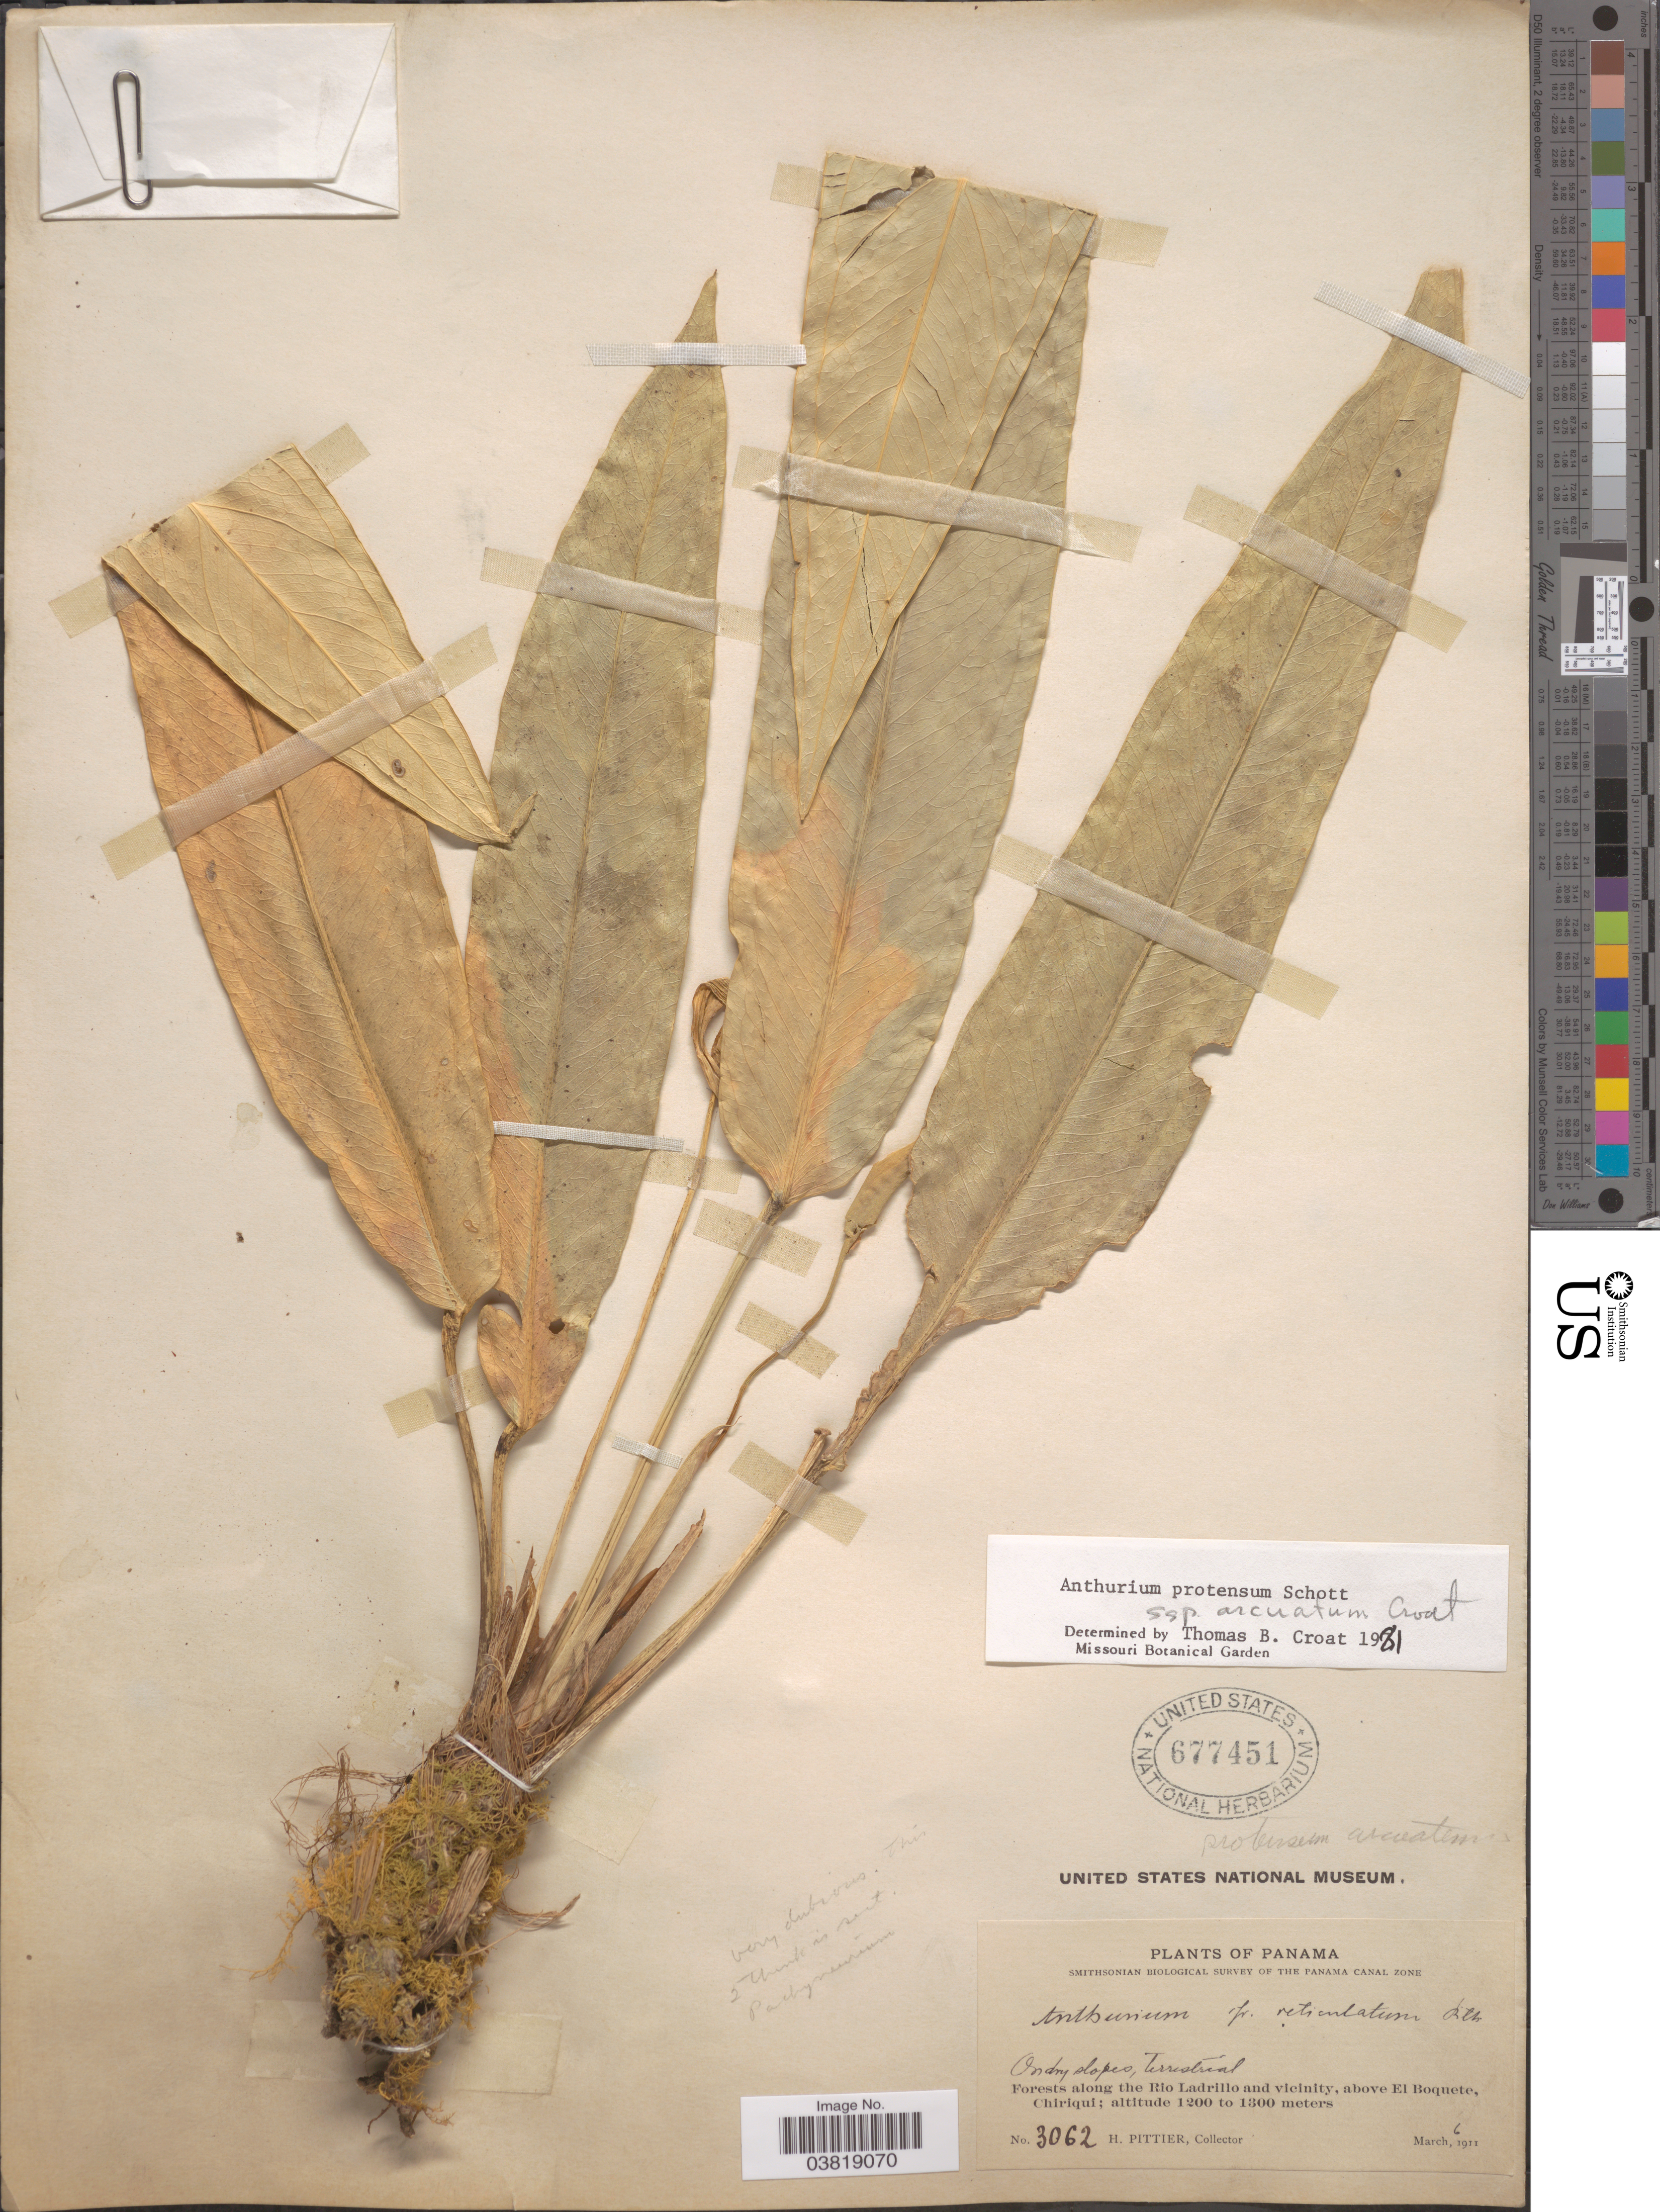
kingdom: Plantae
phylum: Tracheophyta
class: Liliopsida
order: Alismatales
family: Araceae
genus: Anthurium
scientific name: Anthurium protensum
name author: Schott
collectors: H. F. Pittier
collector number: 3062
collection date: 1911-03-06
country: Panama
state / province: Chiriqui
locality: On dry slopes. Along the Rio Ladrillo and vicinity, above El Boquete.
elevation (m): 1200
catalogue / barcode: US 677451